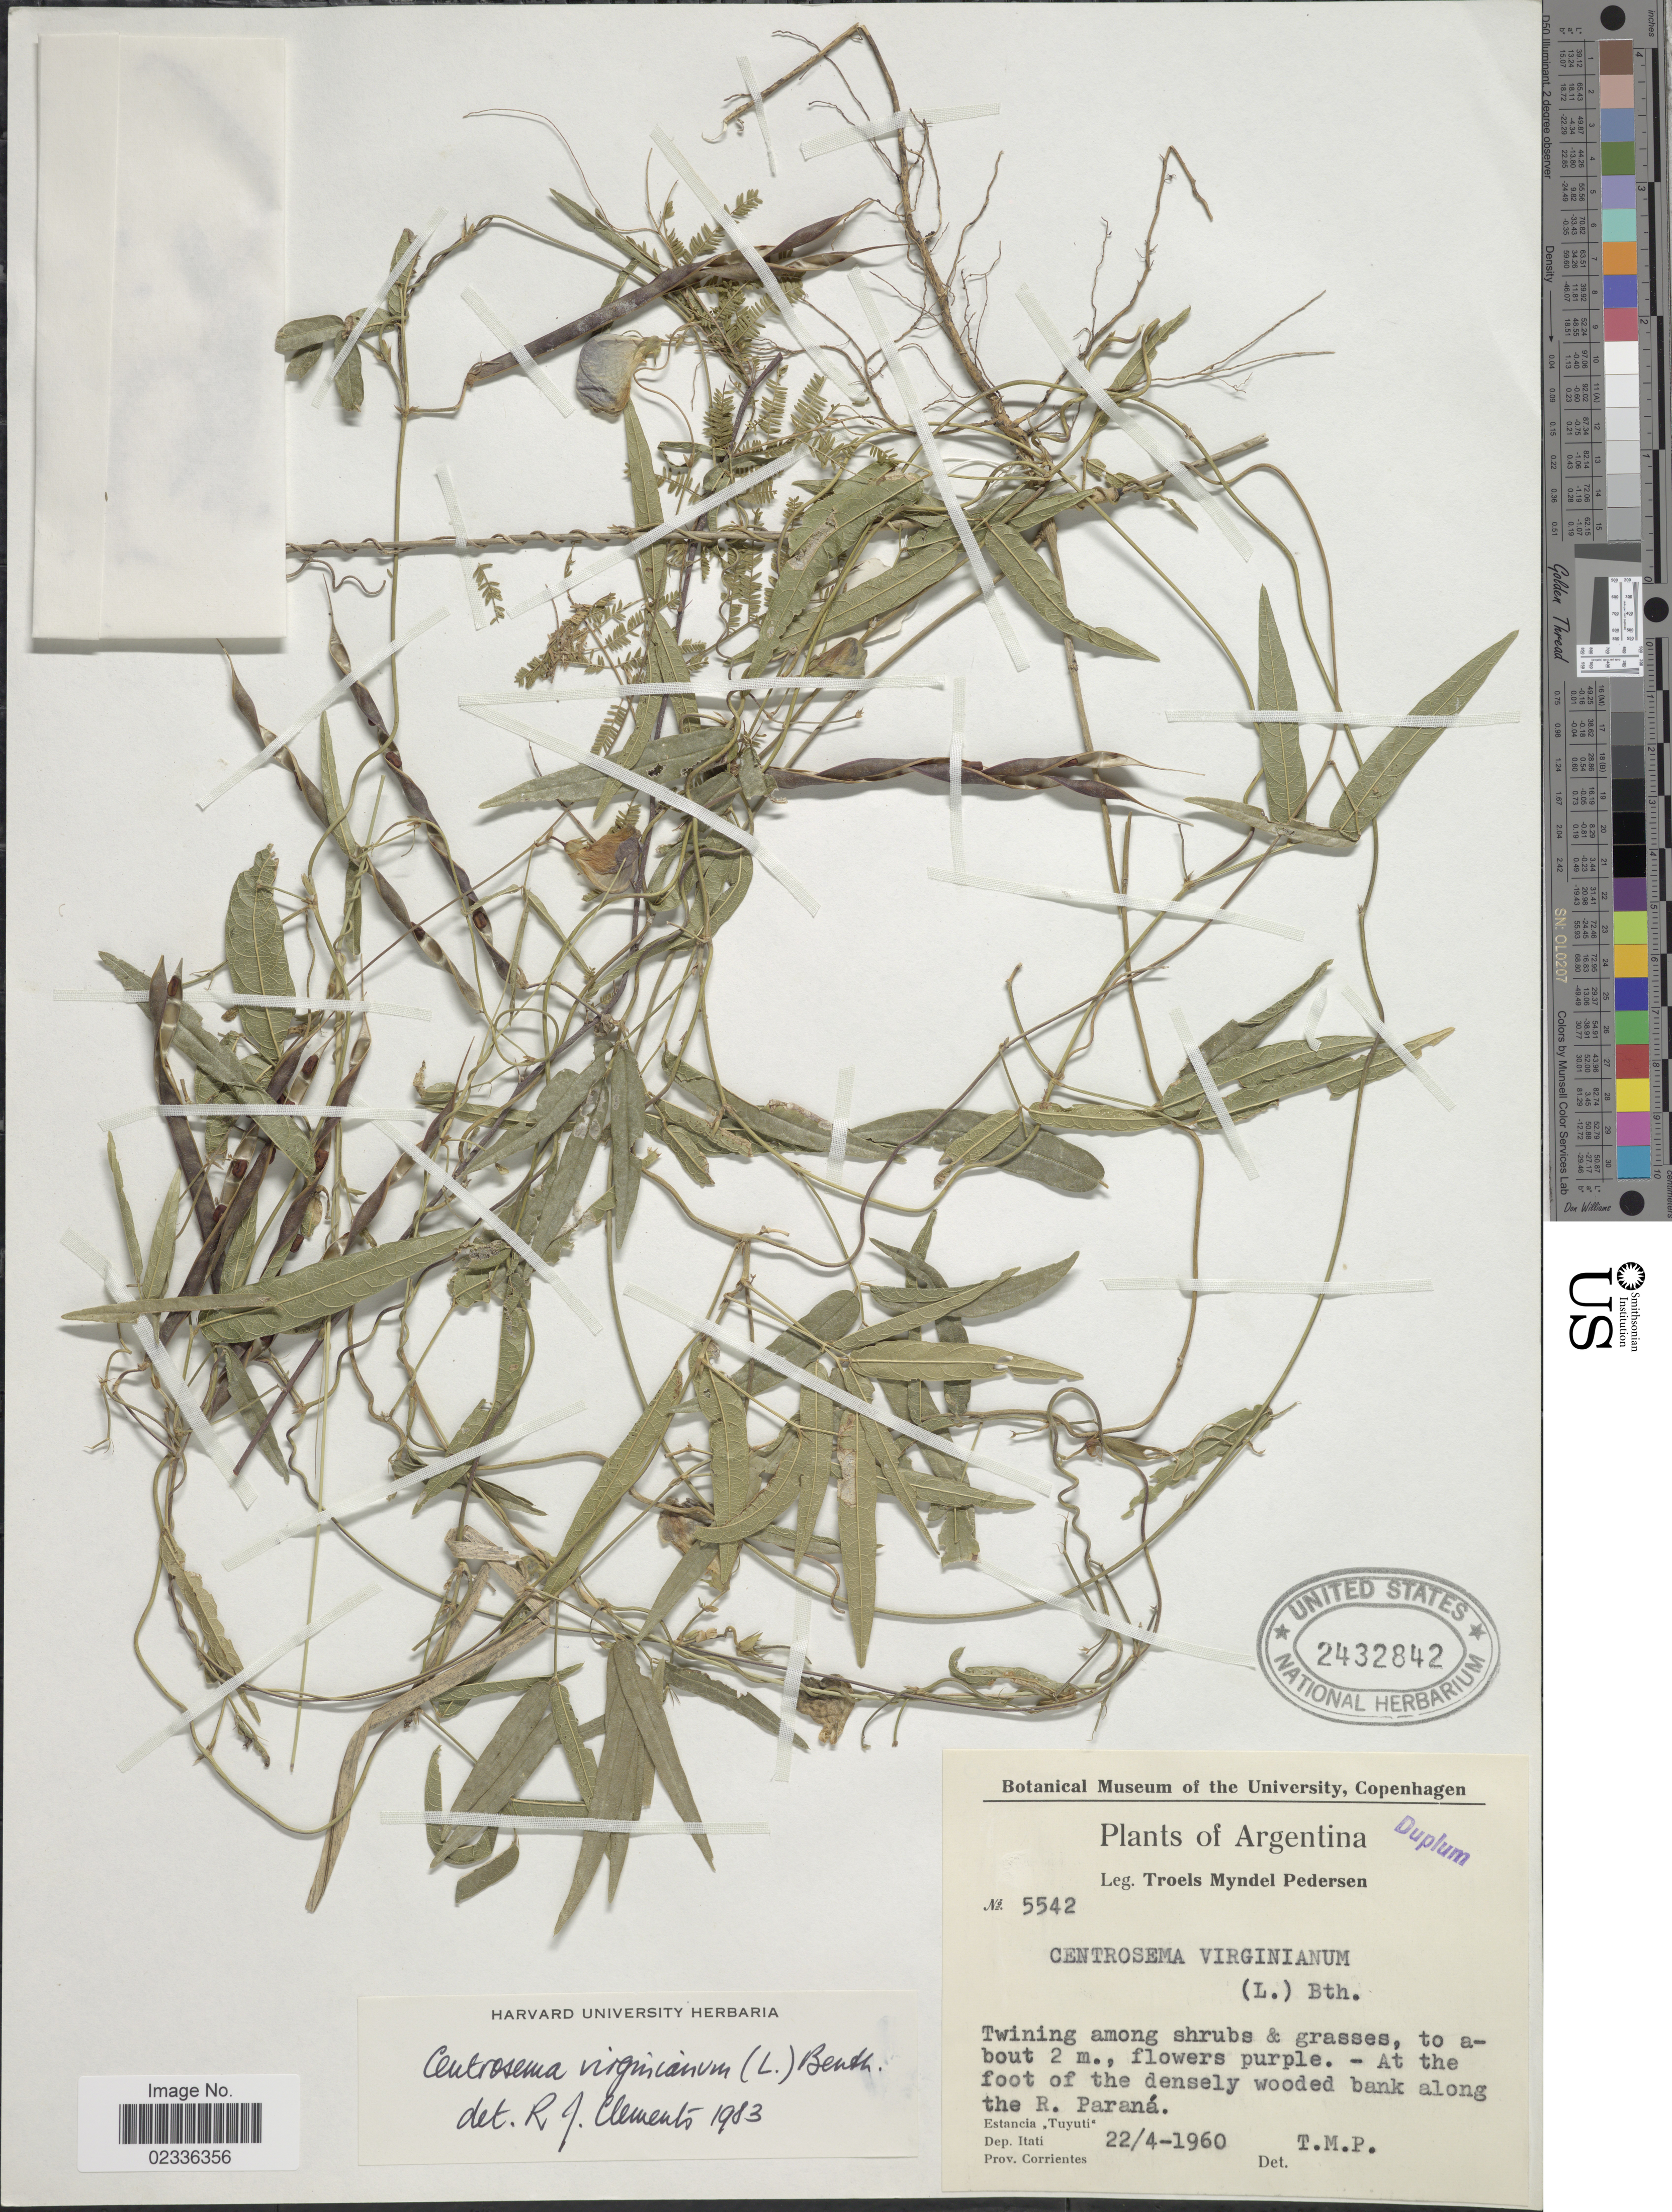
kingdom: Plantae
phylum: Tracheophyta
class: Magnoliopsida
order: Fabales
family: Fabaceae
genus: Centrosema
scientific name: Centrosema virginianum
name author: (L.) Benth.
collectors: T. Pederson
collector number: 5542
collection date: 1960-04-22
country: Argentina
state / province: Corrientes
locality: At the foot of the densely wooded bank along the R. Parana. Estancia "Tuyuti" Dep. Itati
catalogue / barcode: US 2432842